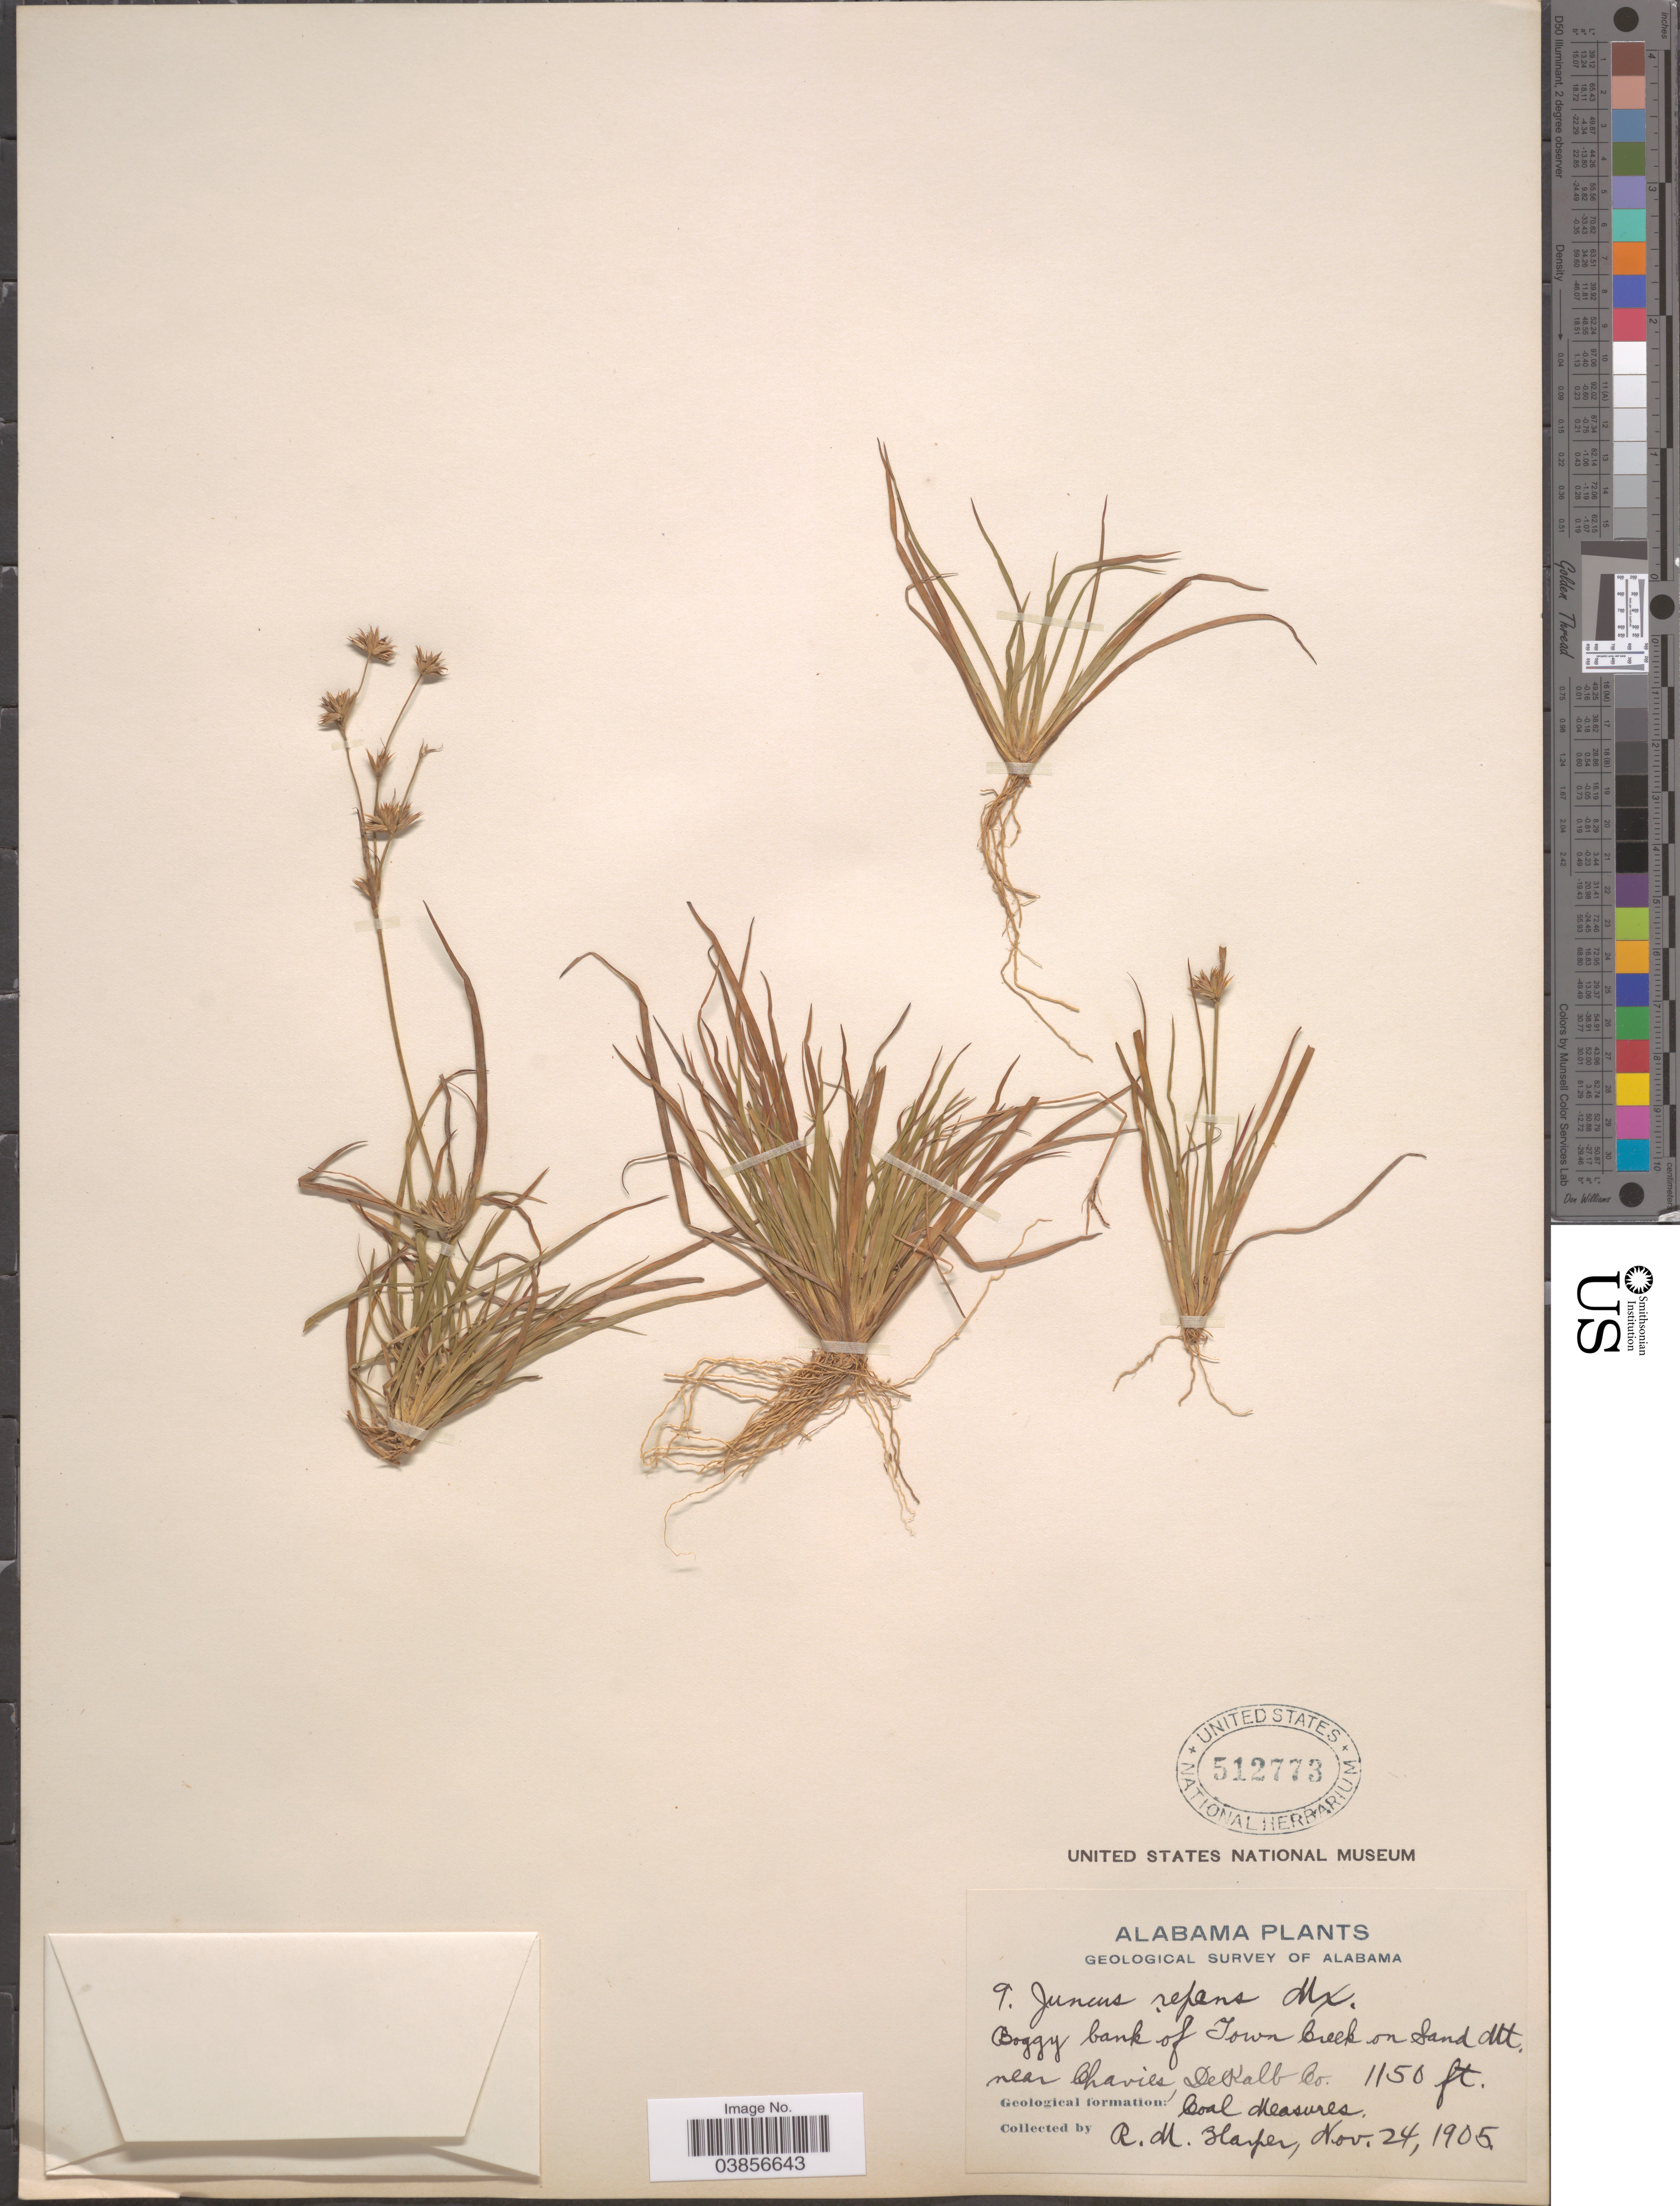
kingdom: Plantae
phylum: Tracheophyta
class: Liliopsida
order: Poales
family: Juncaceae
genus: Juncus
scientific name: Juncus repens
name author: Michx.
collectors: R. Harper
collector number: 9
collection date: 1905-11-24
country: United States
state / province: Alabama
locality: Boggy bank of Town Creek on Sand Mt. near Chavies, DeKalb Co. Geological formation: Coal Measures.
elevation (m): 351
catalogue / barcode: US 512773